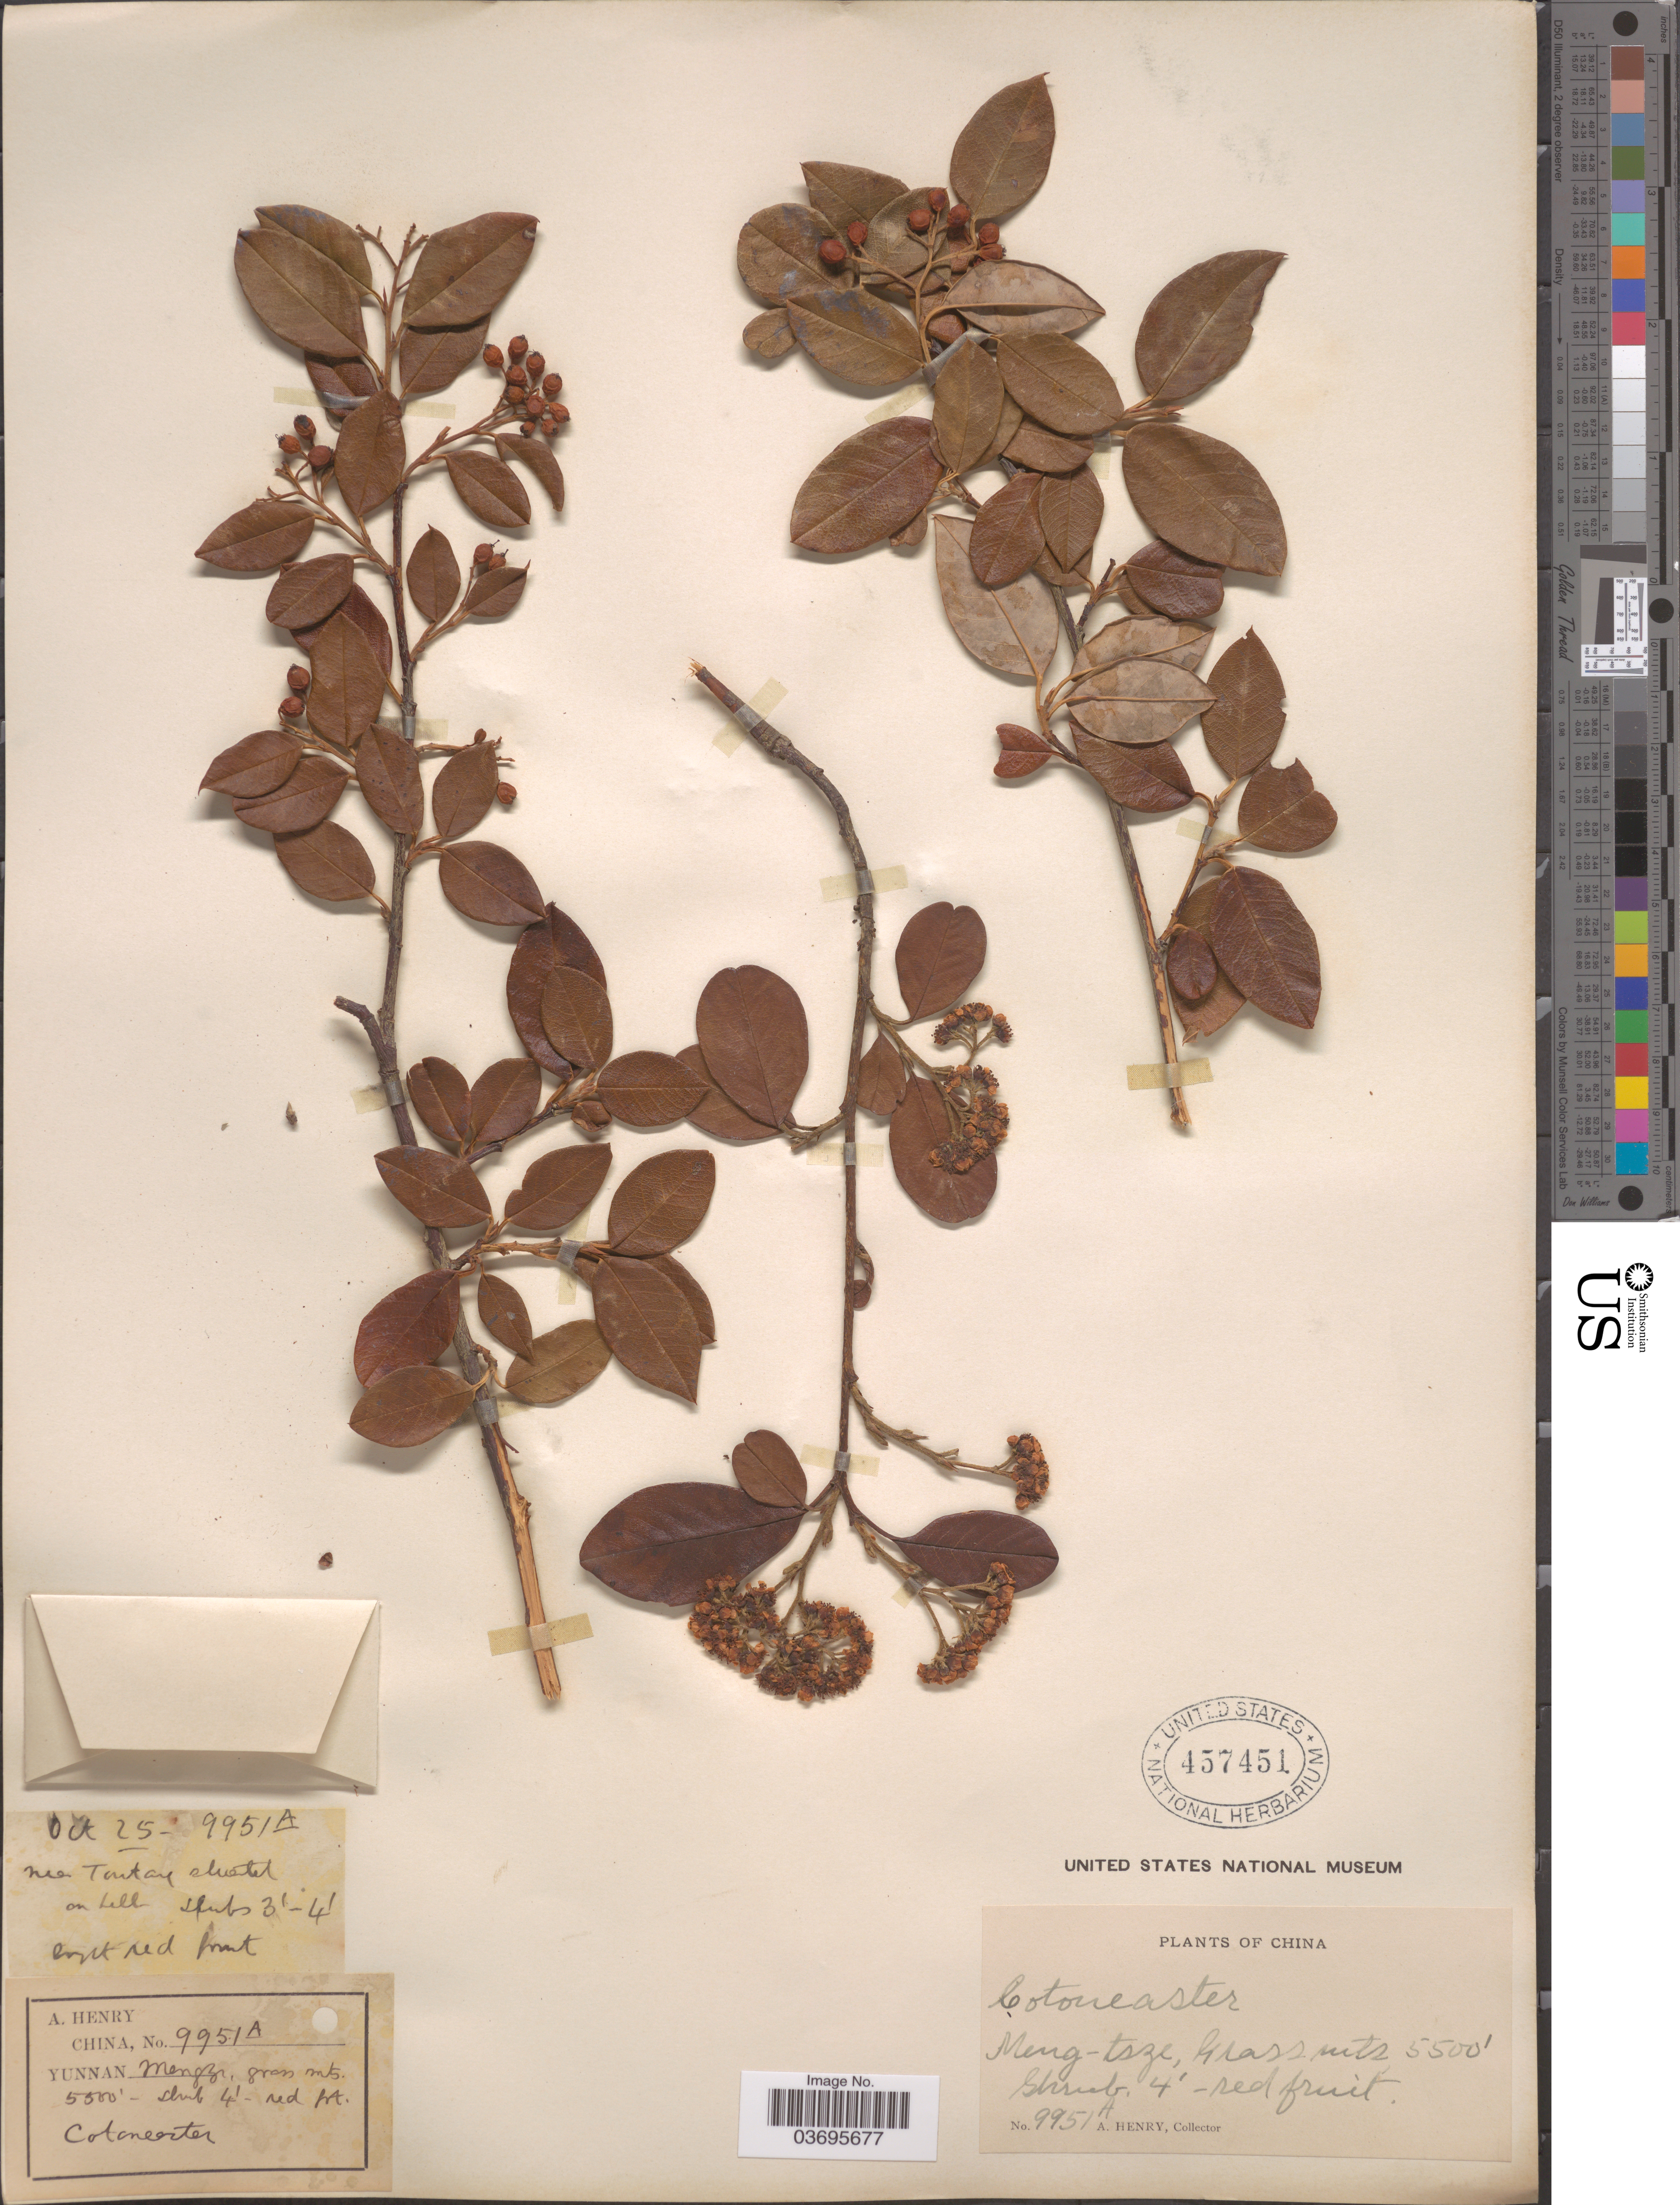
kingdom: Plantae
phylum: Tracheophyta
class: Magnoliopsida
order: Rosales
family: Rosaceae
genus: Cotoneaster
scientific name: Cotoneaster sp.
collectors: A. Henry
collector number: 9951 A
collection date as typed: Transcribed d/m/y: /10/25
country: China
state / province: Yunnan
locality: Meng-tsze, Grass Mts. Near Tantang.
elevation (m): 1676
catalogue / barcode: US 457451